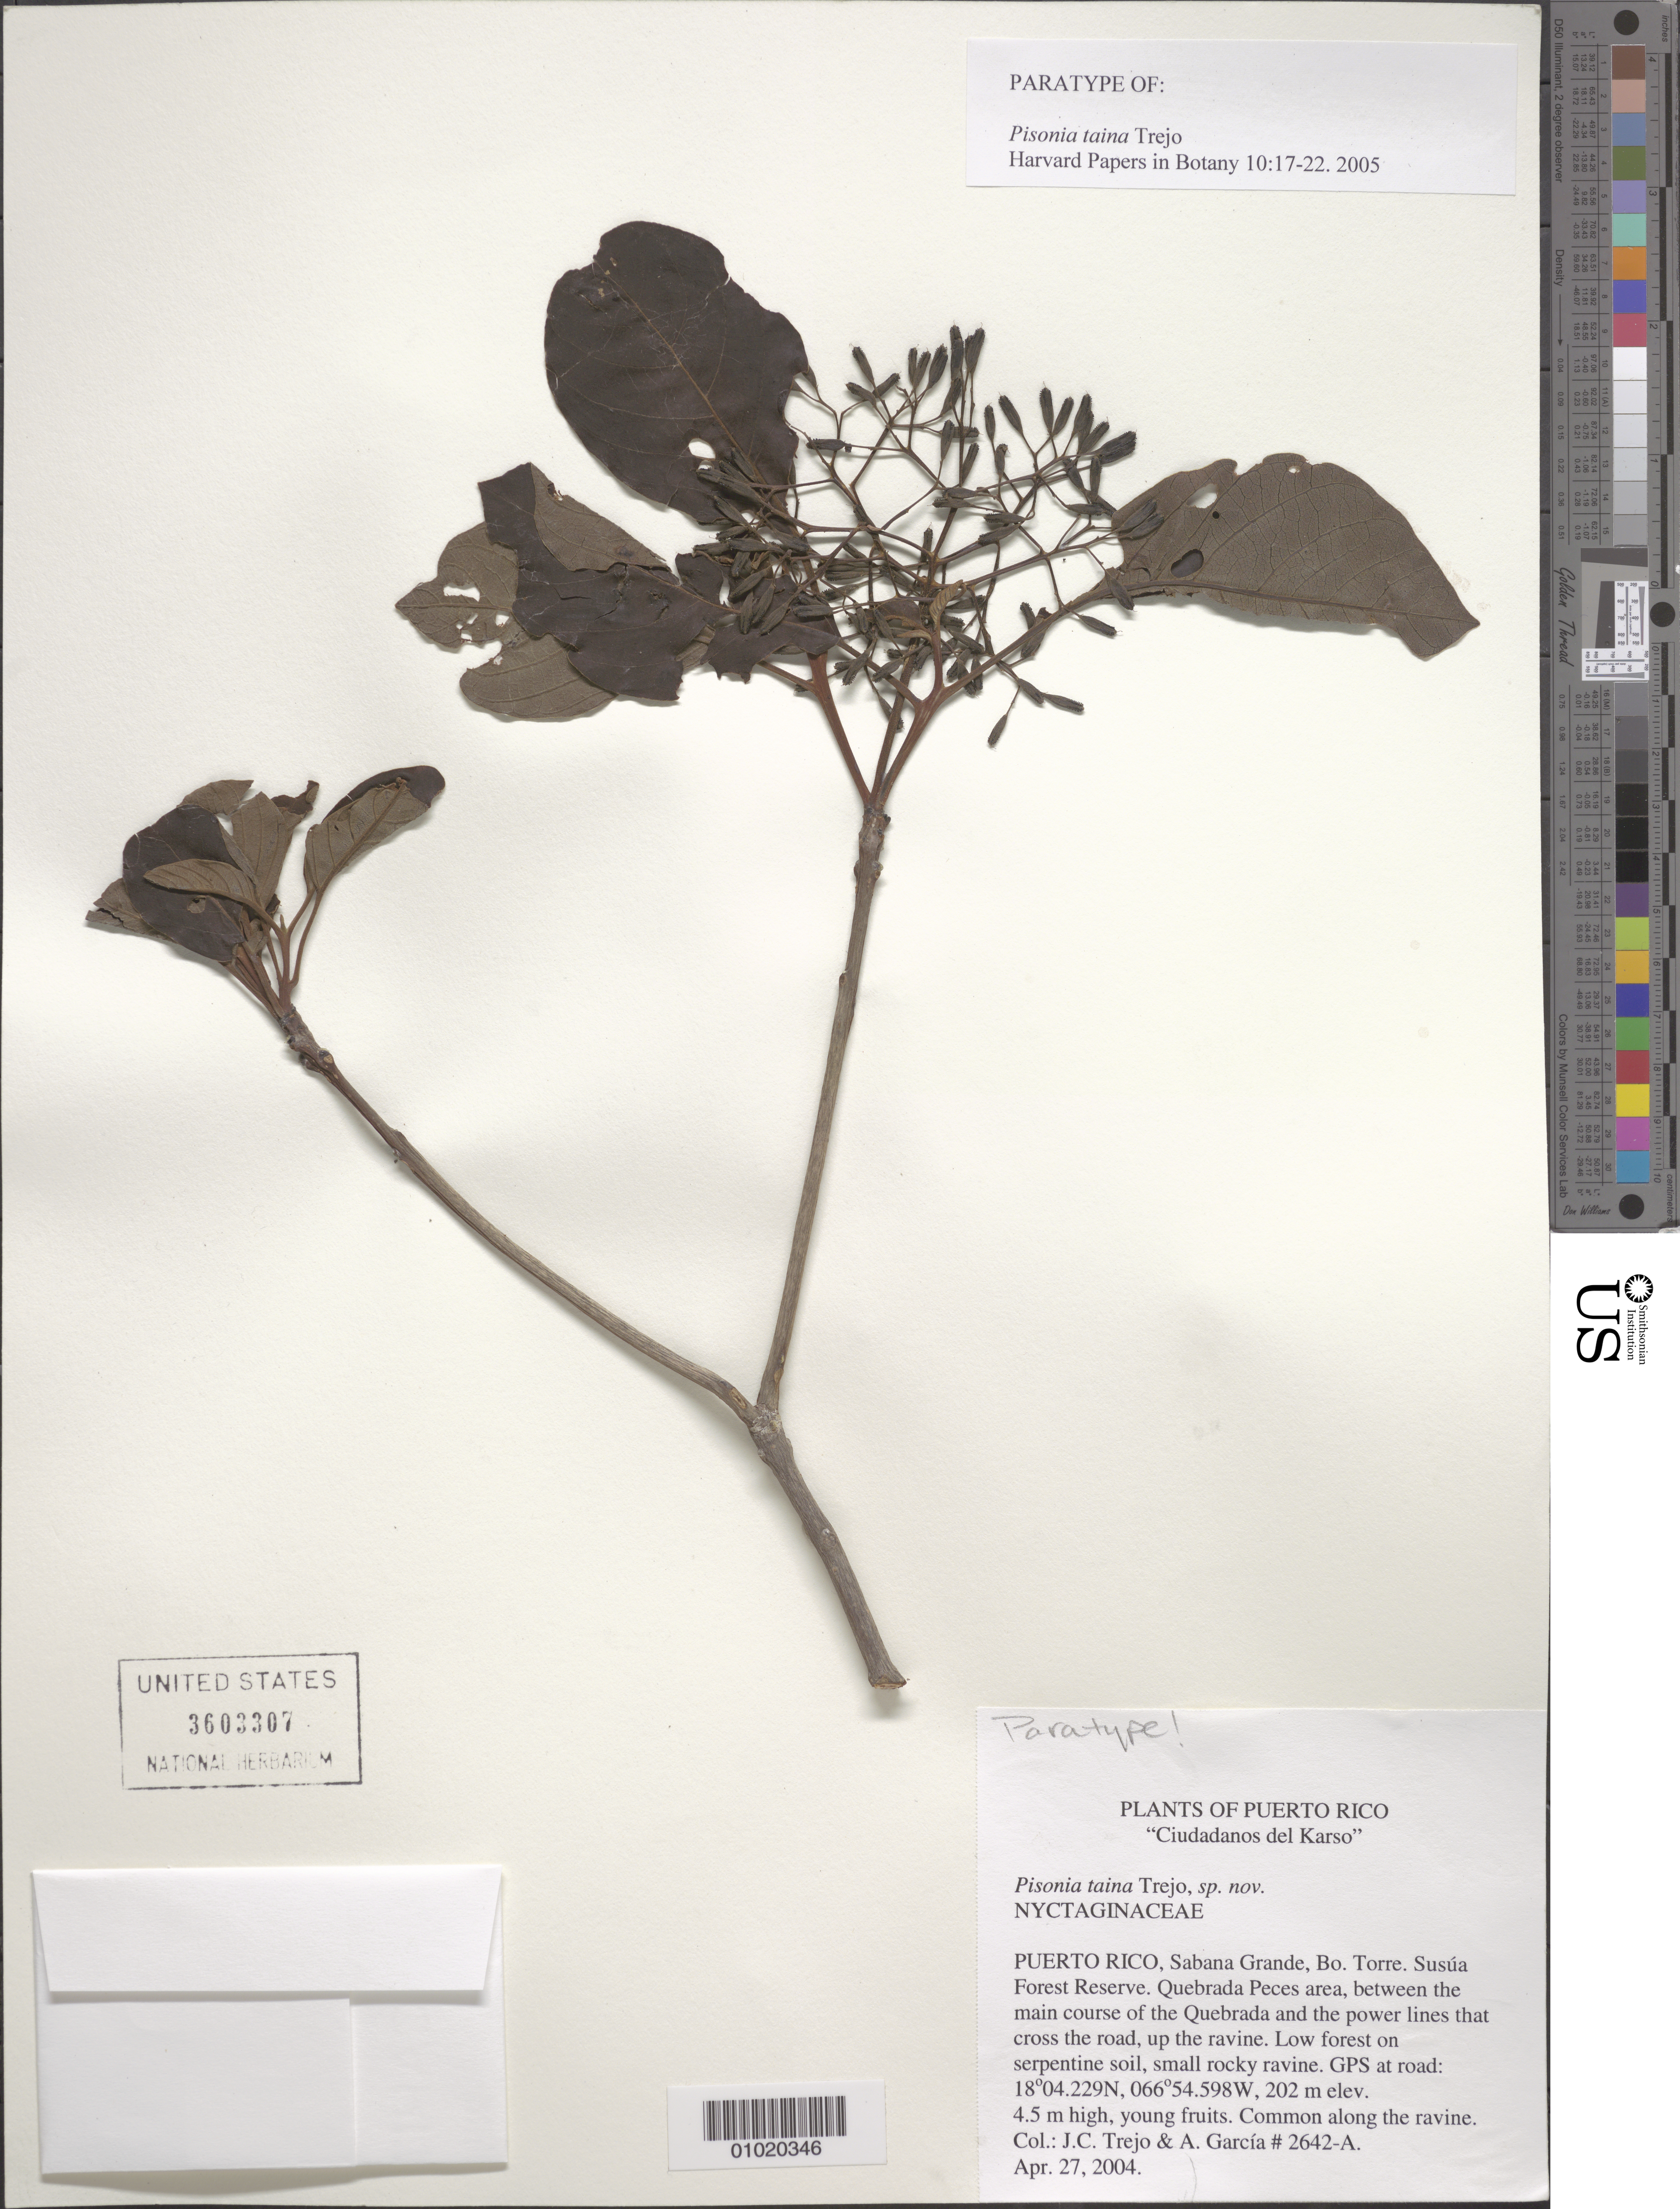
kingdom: Plantae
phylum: Tracheophyta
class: Magnoliopsida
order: Caryophyllales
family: Nyctaginaceae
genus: Pisonia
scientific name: Pisonia taina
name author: Trejo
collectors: C. Trejo & A. García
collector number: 2642-A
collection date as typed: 27 Aug 2004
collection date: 2004-08-27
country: Puerto Rico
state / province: Sabana Grande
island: Puerto Rico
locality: Bo. Torre, Susua Forest Reserve, Quebrada Peces area, b/2 the main course of the Quebrada and the power lines that cross the road, up the ravine.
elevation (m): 202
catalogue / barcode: US 3603307